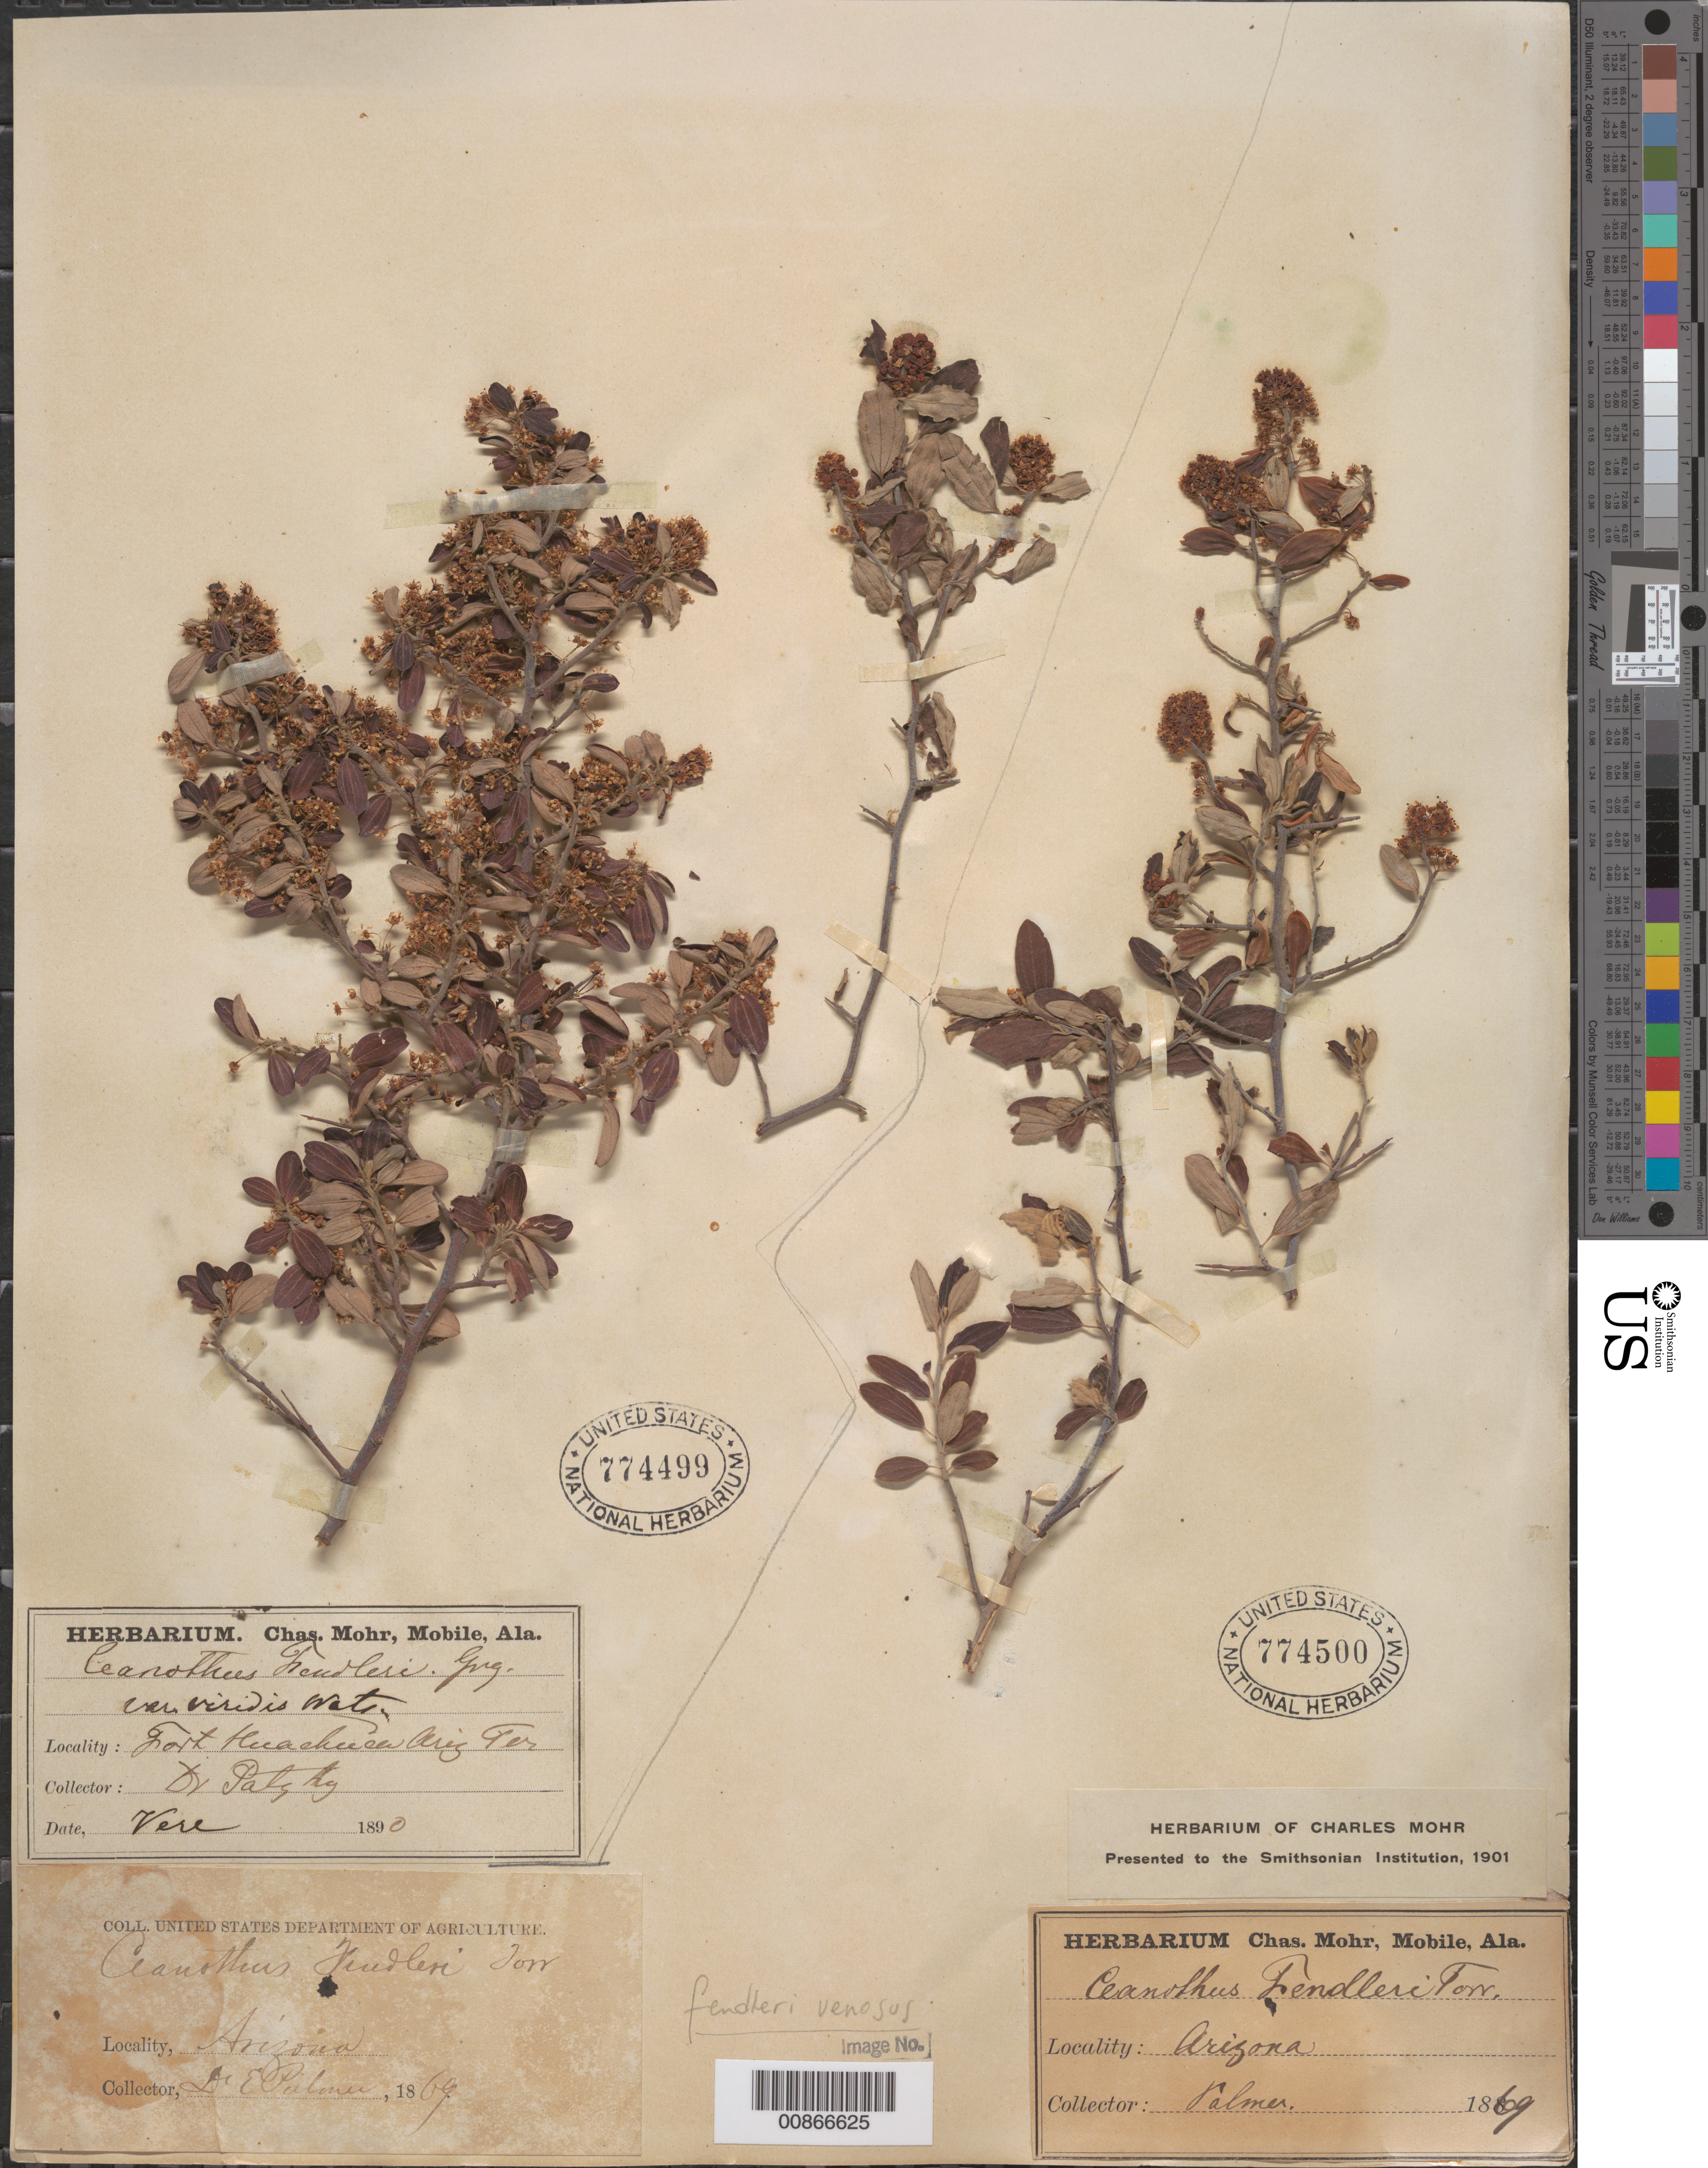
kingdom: Plantae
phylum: Tracheophyta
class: Magnoliopsida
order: Rosales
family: Rhamnaceae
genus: Ceanothus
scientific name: Ceanothus fendleri var. venosus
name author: (A. Gray) Trel.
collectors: E. Palmer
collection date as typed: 1869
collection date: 1869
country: United States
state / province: Arizona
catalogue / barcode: US 774500